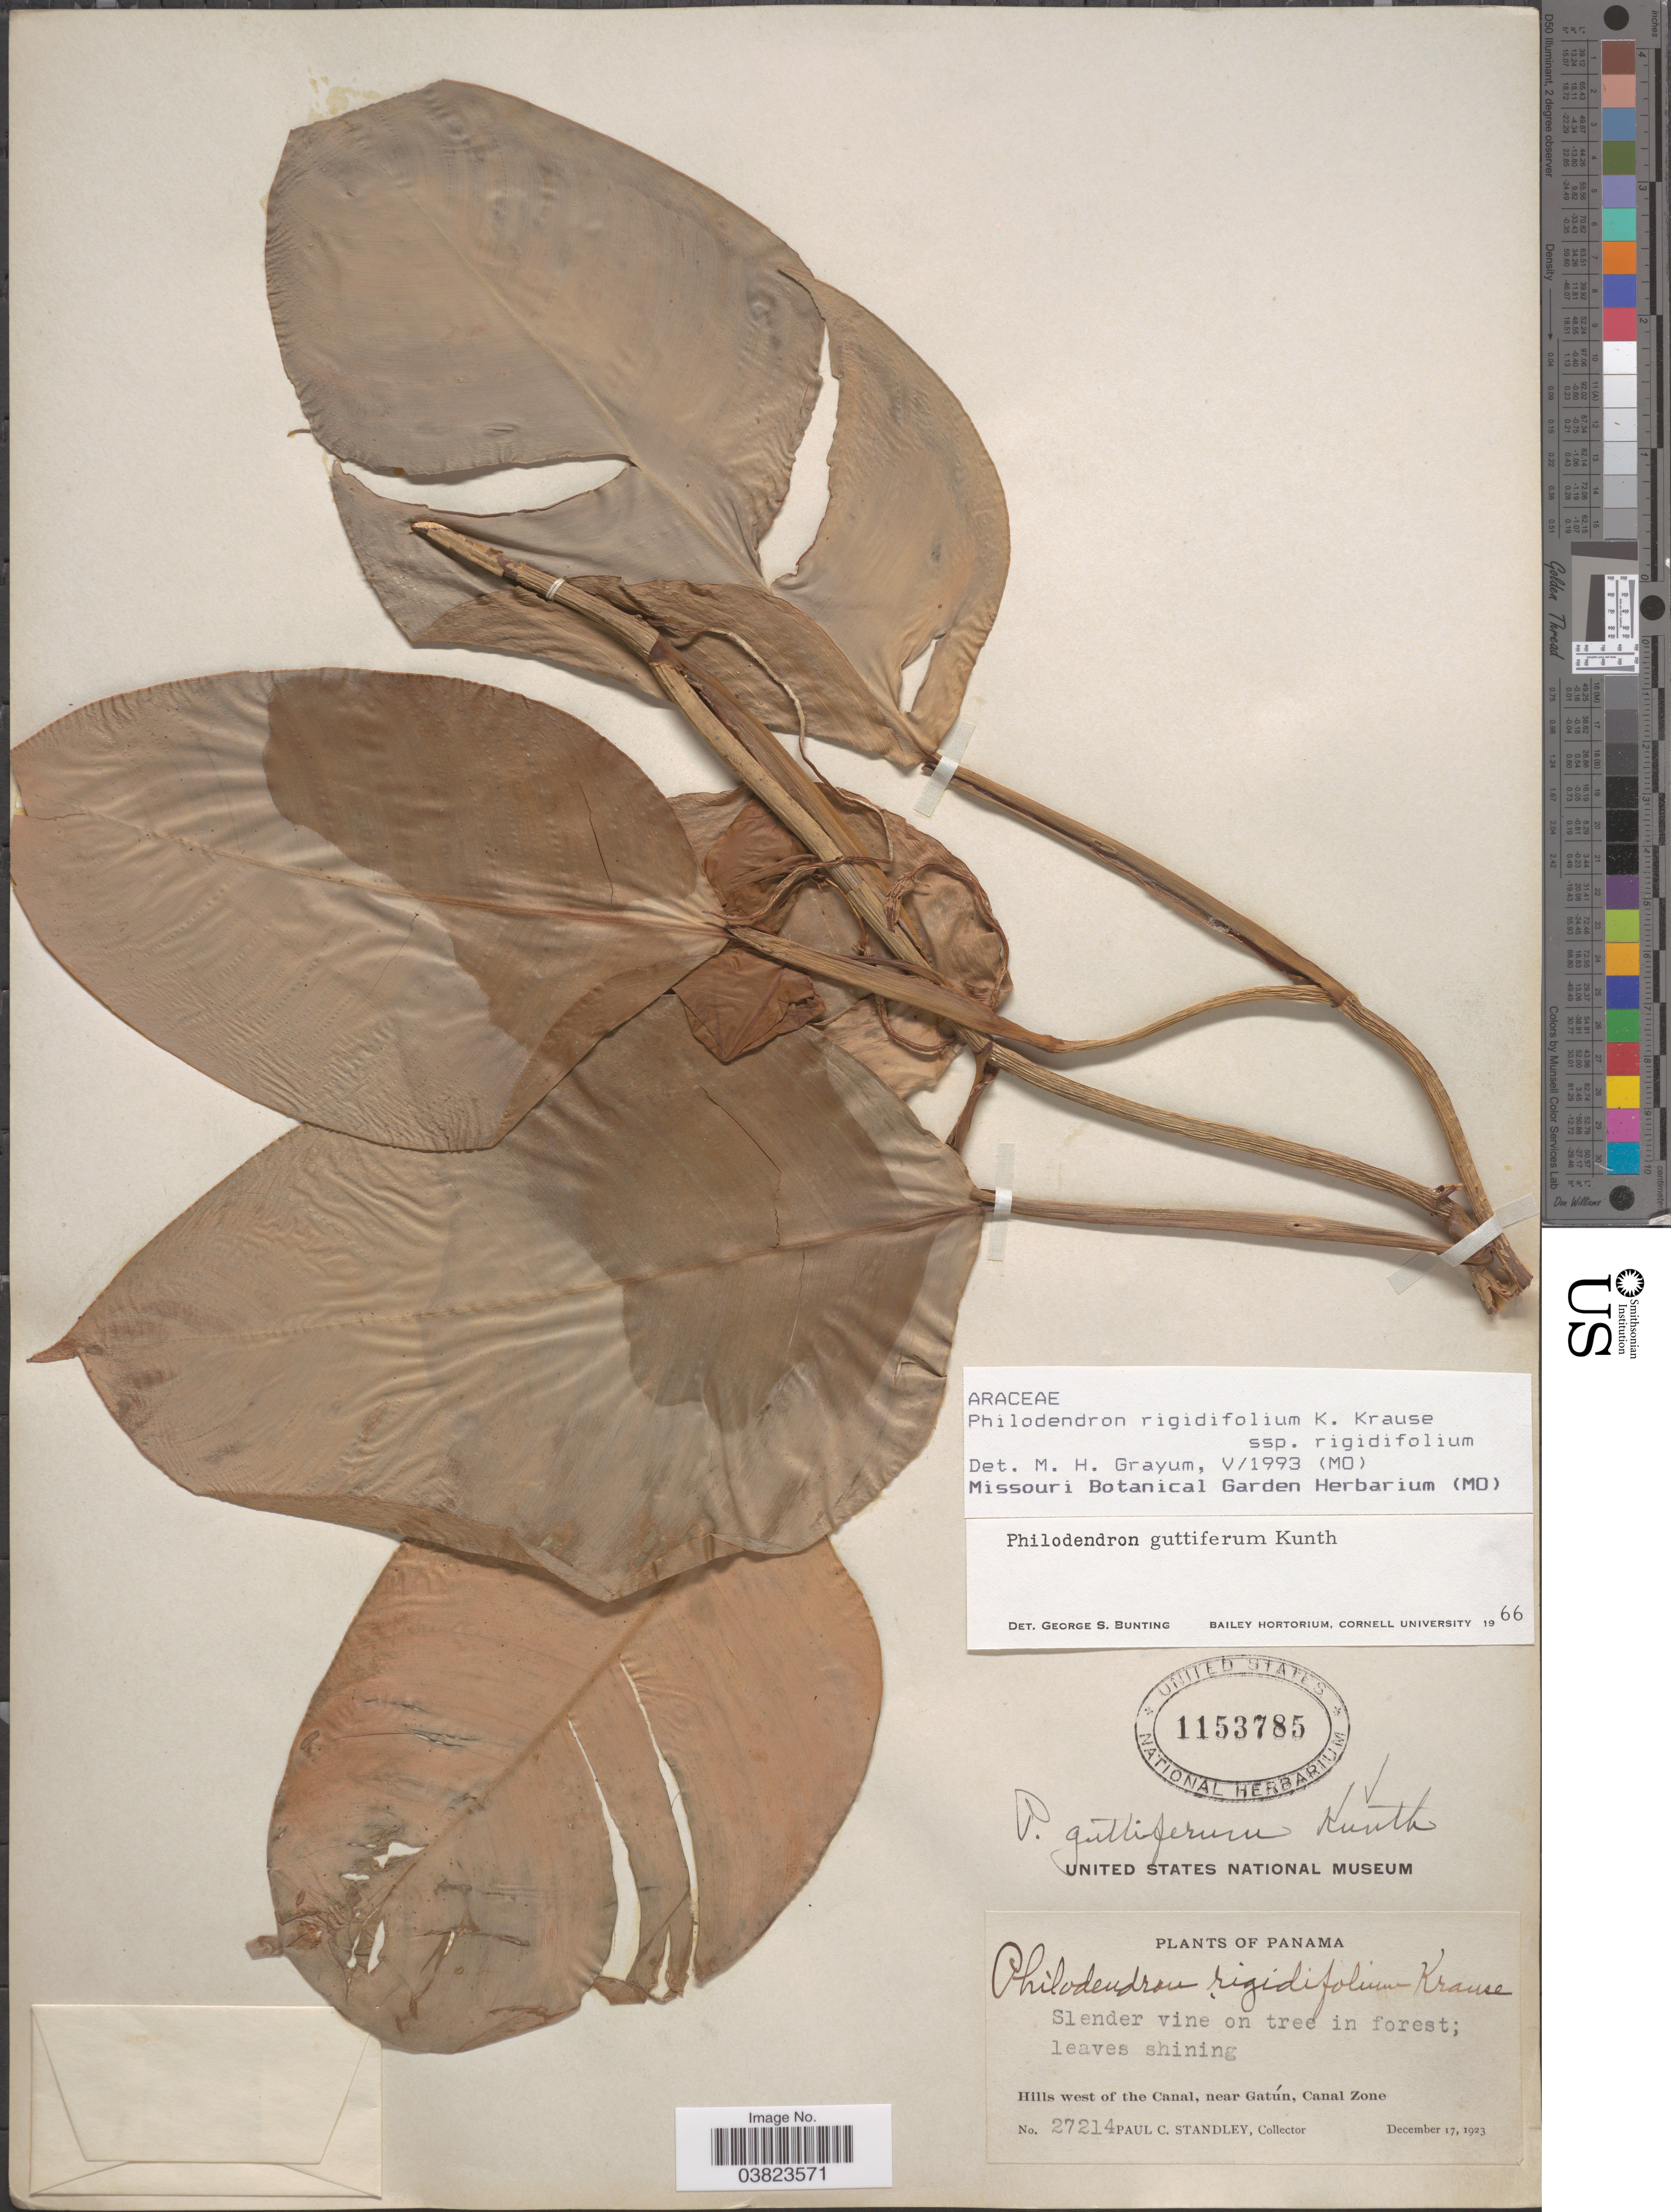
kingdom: Plantae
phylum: Tracheophyta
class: Liliopsida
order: Alismatales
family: Araceae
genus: Philodendron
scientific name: Philodendron rigidifolium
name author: K. Krause in Engl.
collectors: P. C. Standley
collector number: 27214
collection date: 1923-12-17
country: Panama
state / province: Colón / Panamá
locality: Hills west of the Canal, near Gatún, Canal Zone.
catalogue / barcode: US 1153785